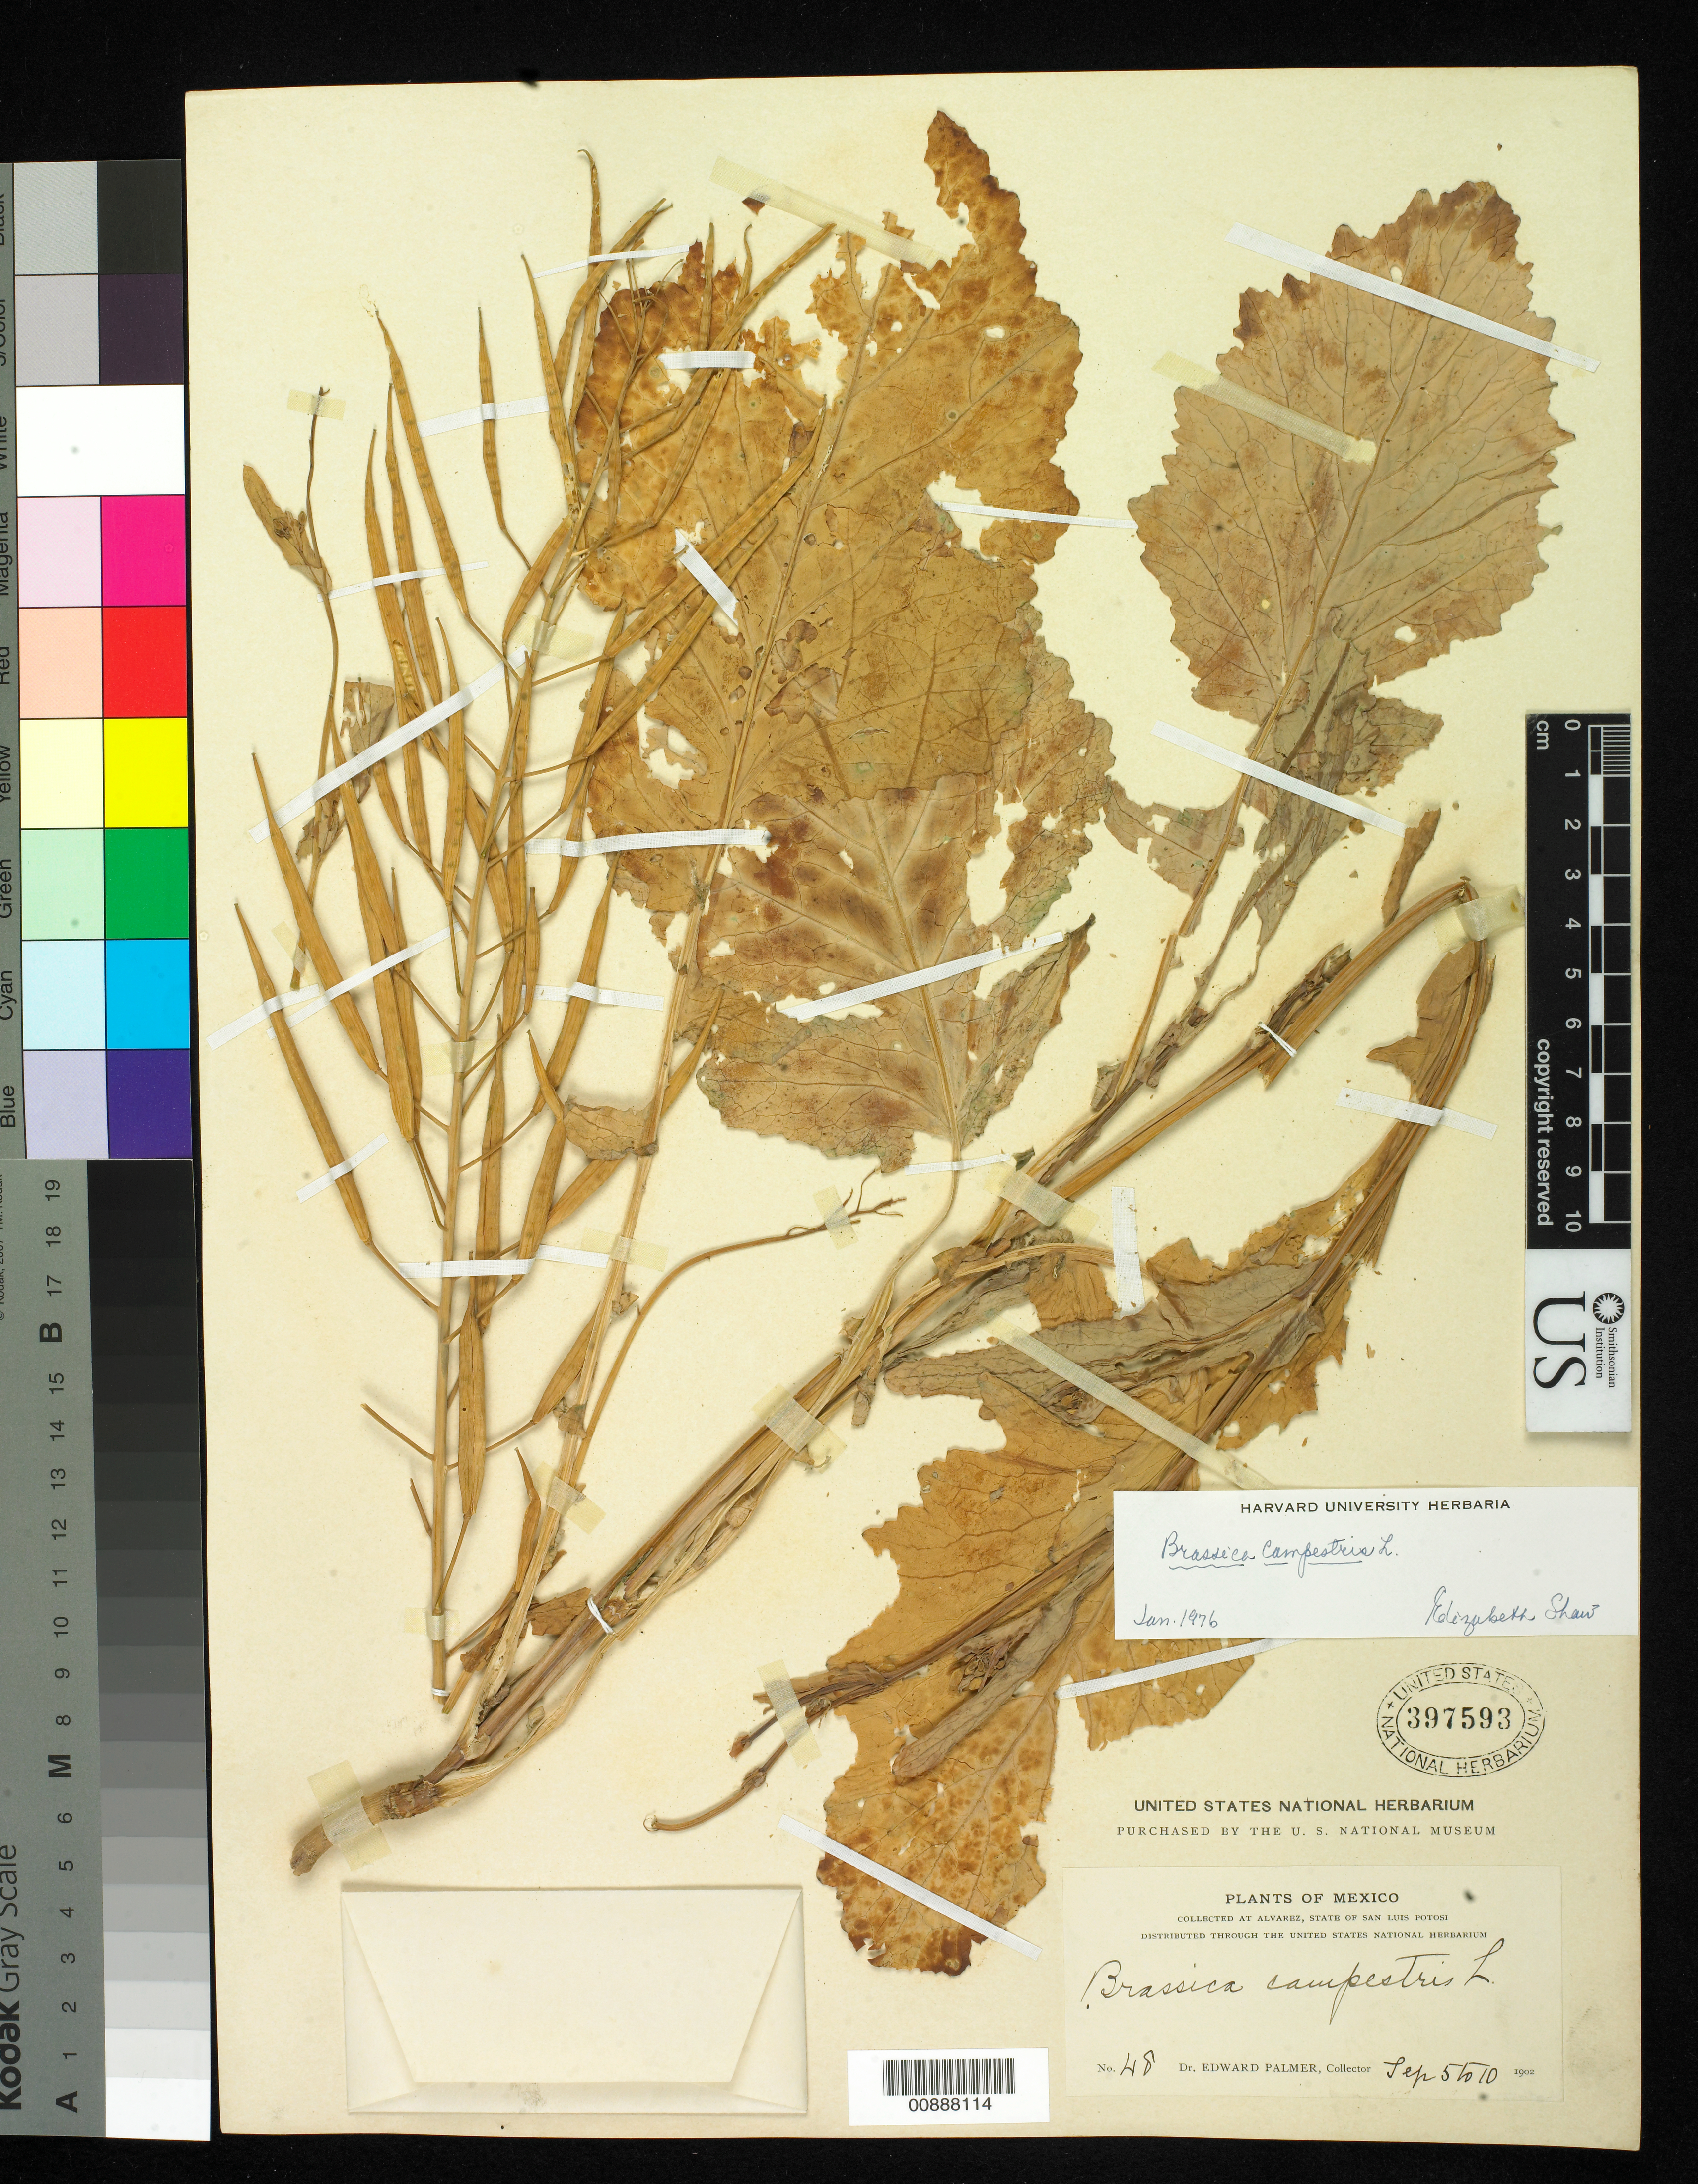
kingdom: Plantae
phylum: Tracheophyta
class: Magnoliopsida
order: Brassicales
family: Brassicaceae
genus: Brassica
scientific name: Brassica campestris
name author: L.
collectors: E. Palmer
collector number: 48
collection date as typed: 05 Sep 1902 to 10 Sep 1902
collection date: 1902-09-05/1902-09-10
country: Mexico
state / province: San Luis Potosí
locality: Alvarez, San Luis Potosí.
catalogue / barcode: US 397593